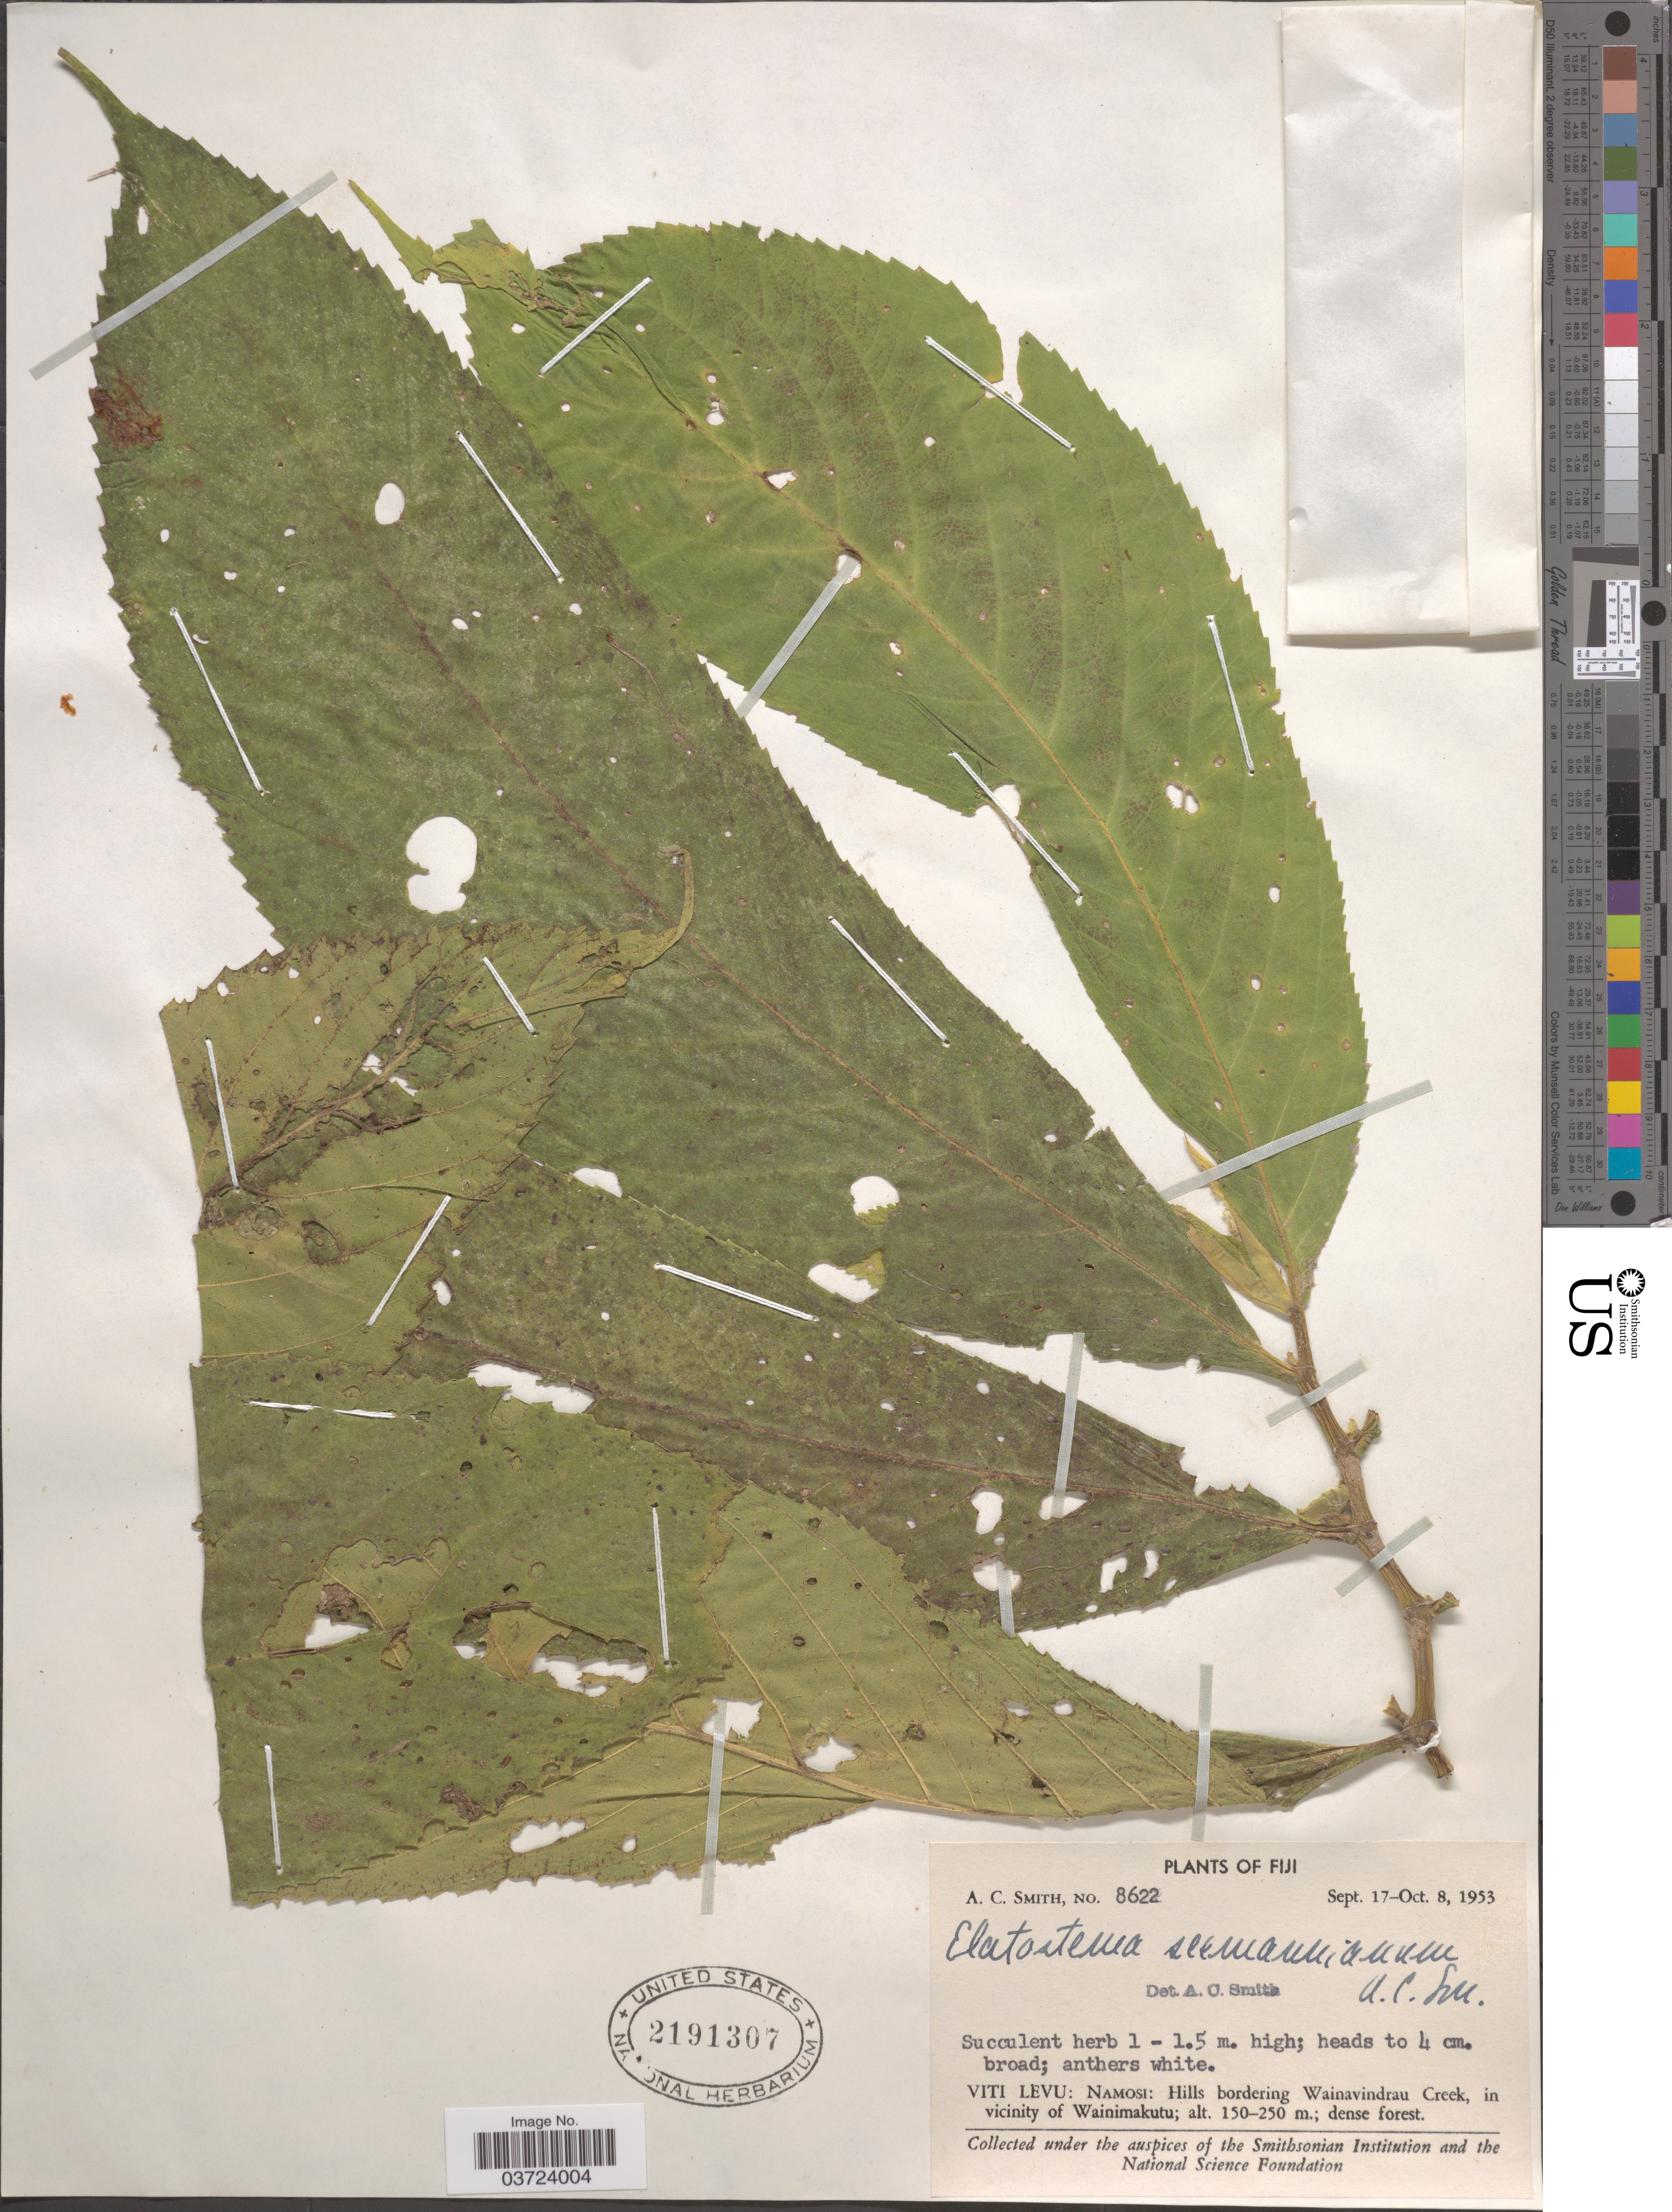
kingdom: Plantae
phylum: Tracheophyta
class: Magnoliopsida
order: Rosales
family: Urticaceae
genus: Elatostema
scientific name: Elatostema seemannianum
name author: A.C. Sm.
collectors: A. C. Smith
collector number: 8622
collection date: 1953-09-17/1953-10-08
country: Fiji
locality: Viti Levu: Namosi: Hills bordering Wainavindrau Creek, in vicinity of Wainimakutu.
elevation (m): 150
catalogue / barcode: US 2191307